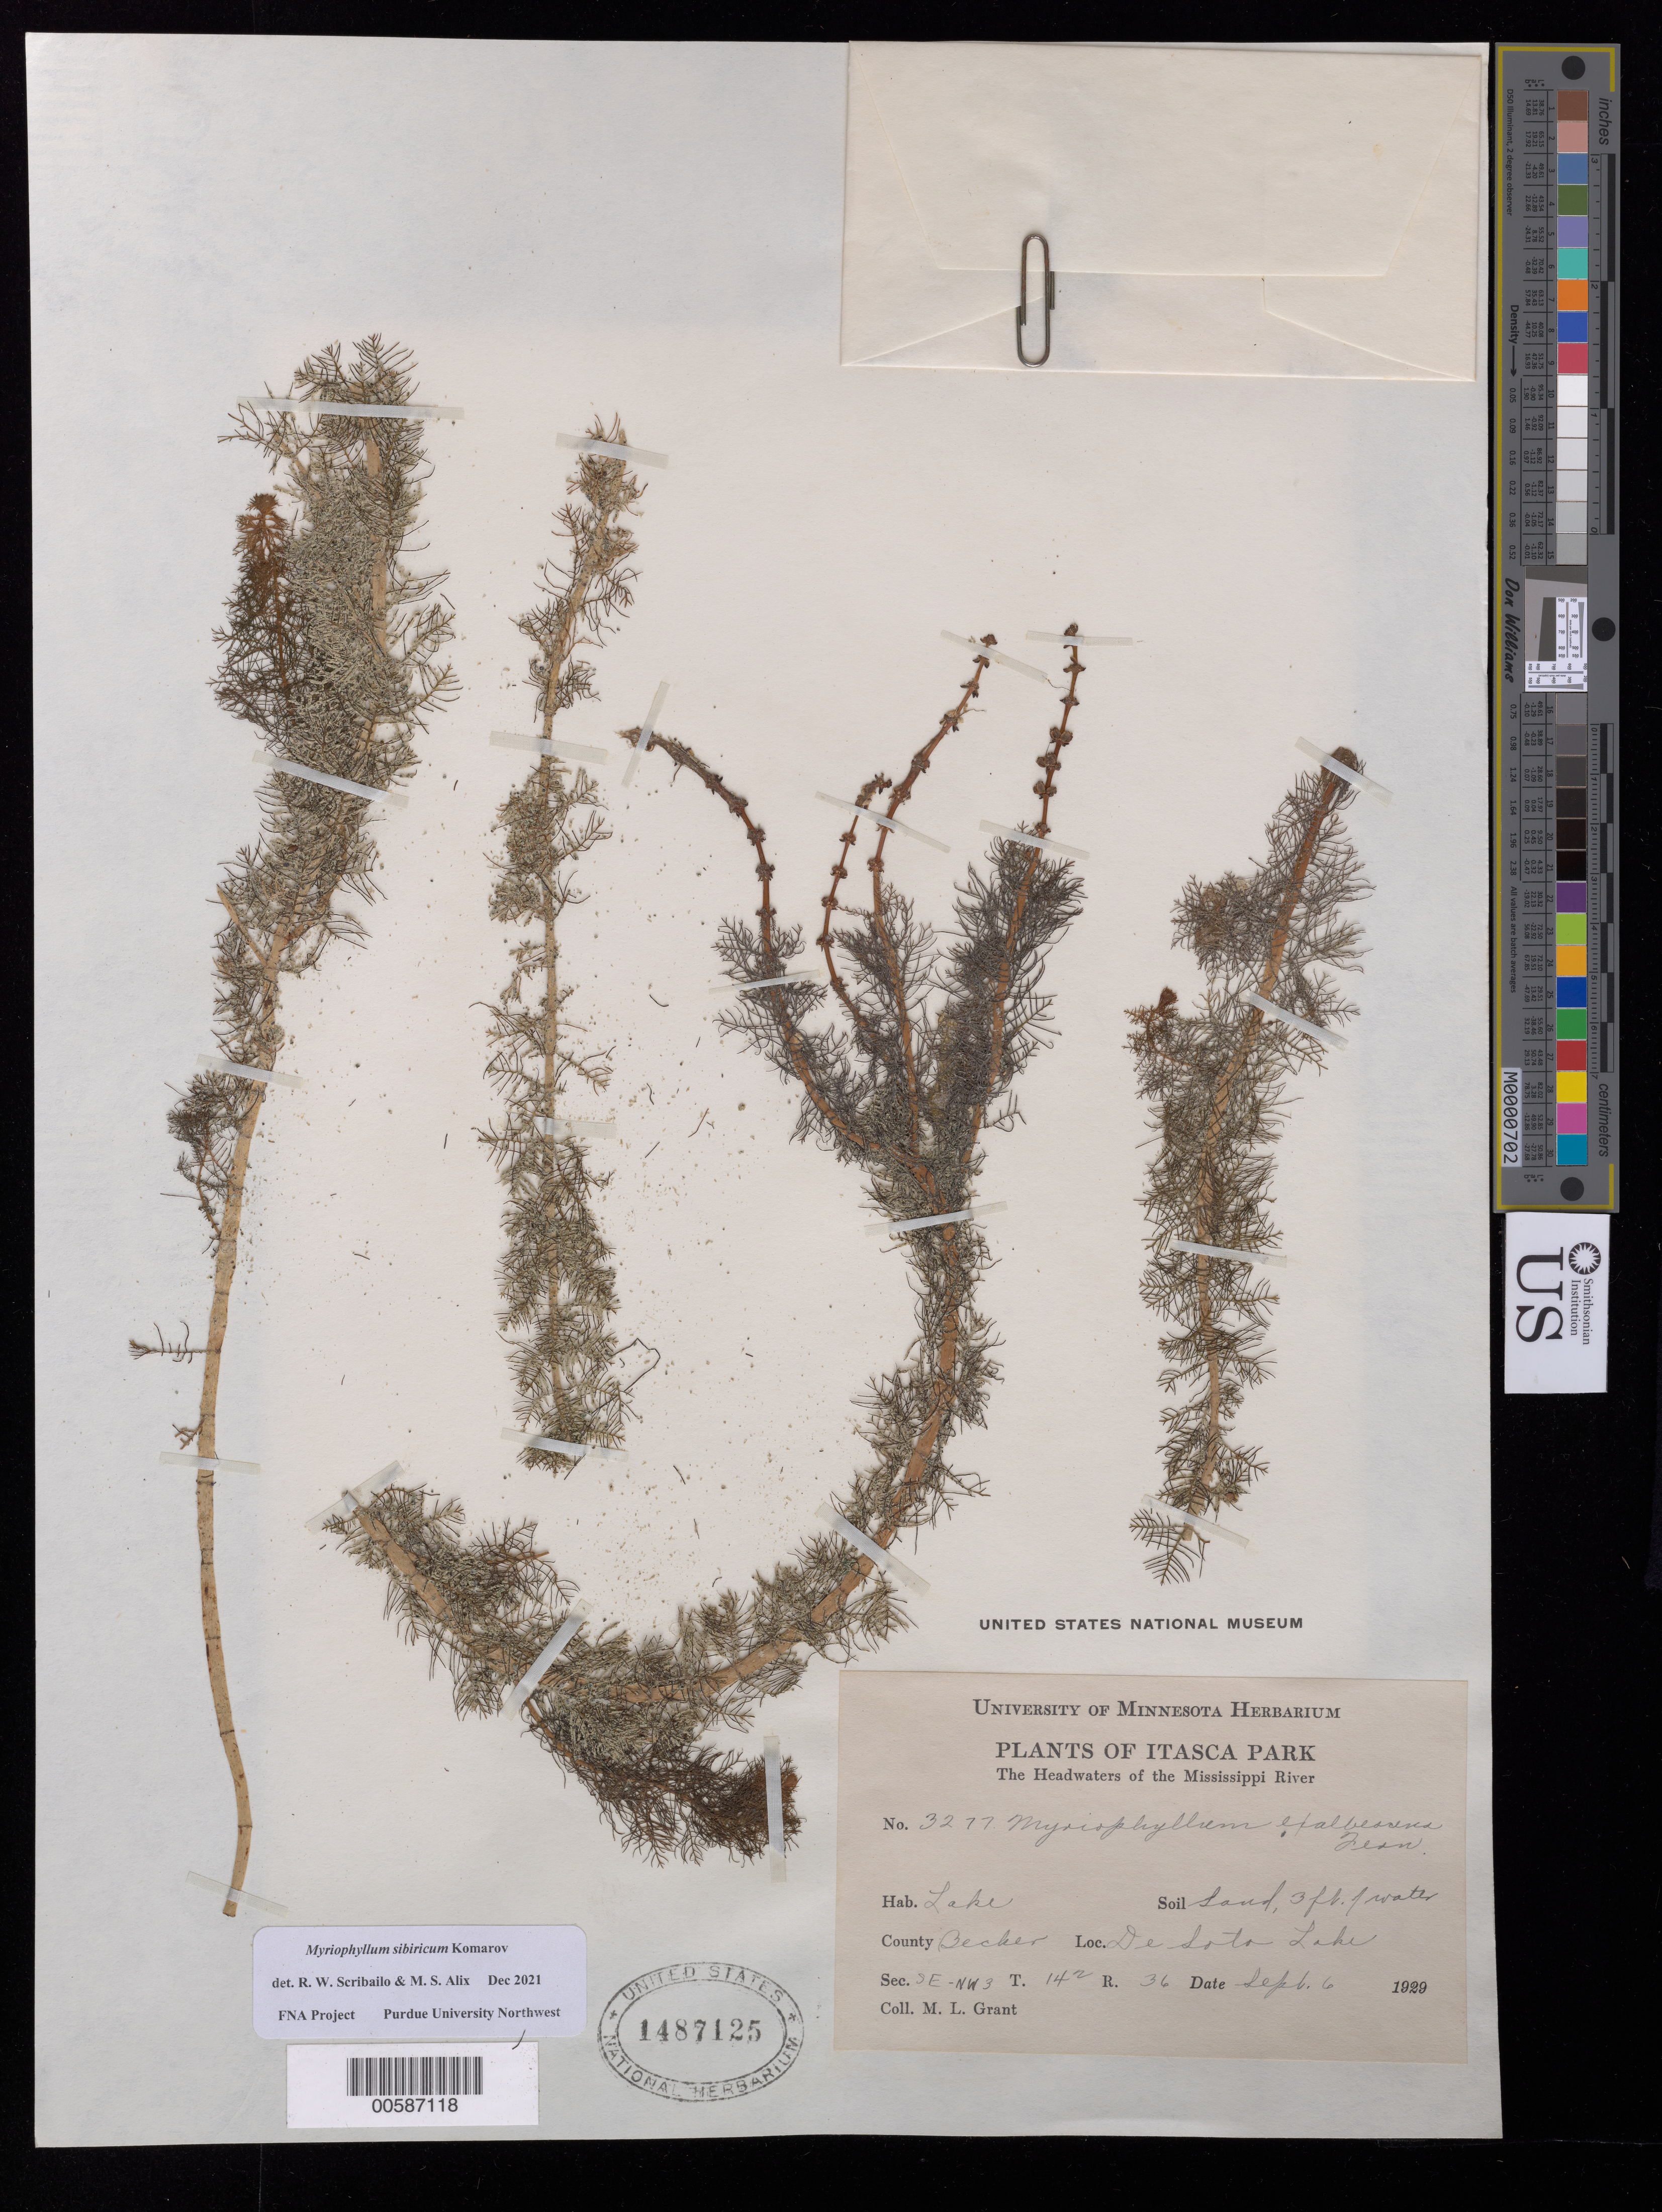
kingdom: Plantae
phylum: Tracheophyta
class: Magnoliopsida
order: Saxifragales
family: Haloragaceae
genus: Myriophyllum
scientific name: Myriophyllum sibiricum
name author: Kom.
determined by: Scribailo, R. W.; Alix, M. S.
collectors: M. L. Grant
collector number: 3277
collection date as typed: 06 Sep 1929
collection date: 1929-09-06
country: United States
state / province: Minnesota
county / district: Becker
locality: De Sota Lake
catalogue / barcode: US 1487125